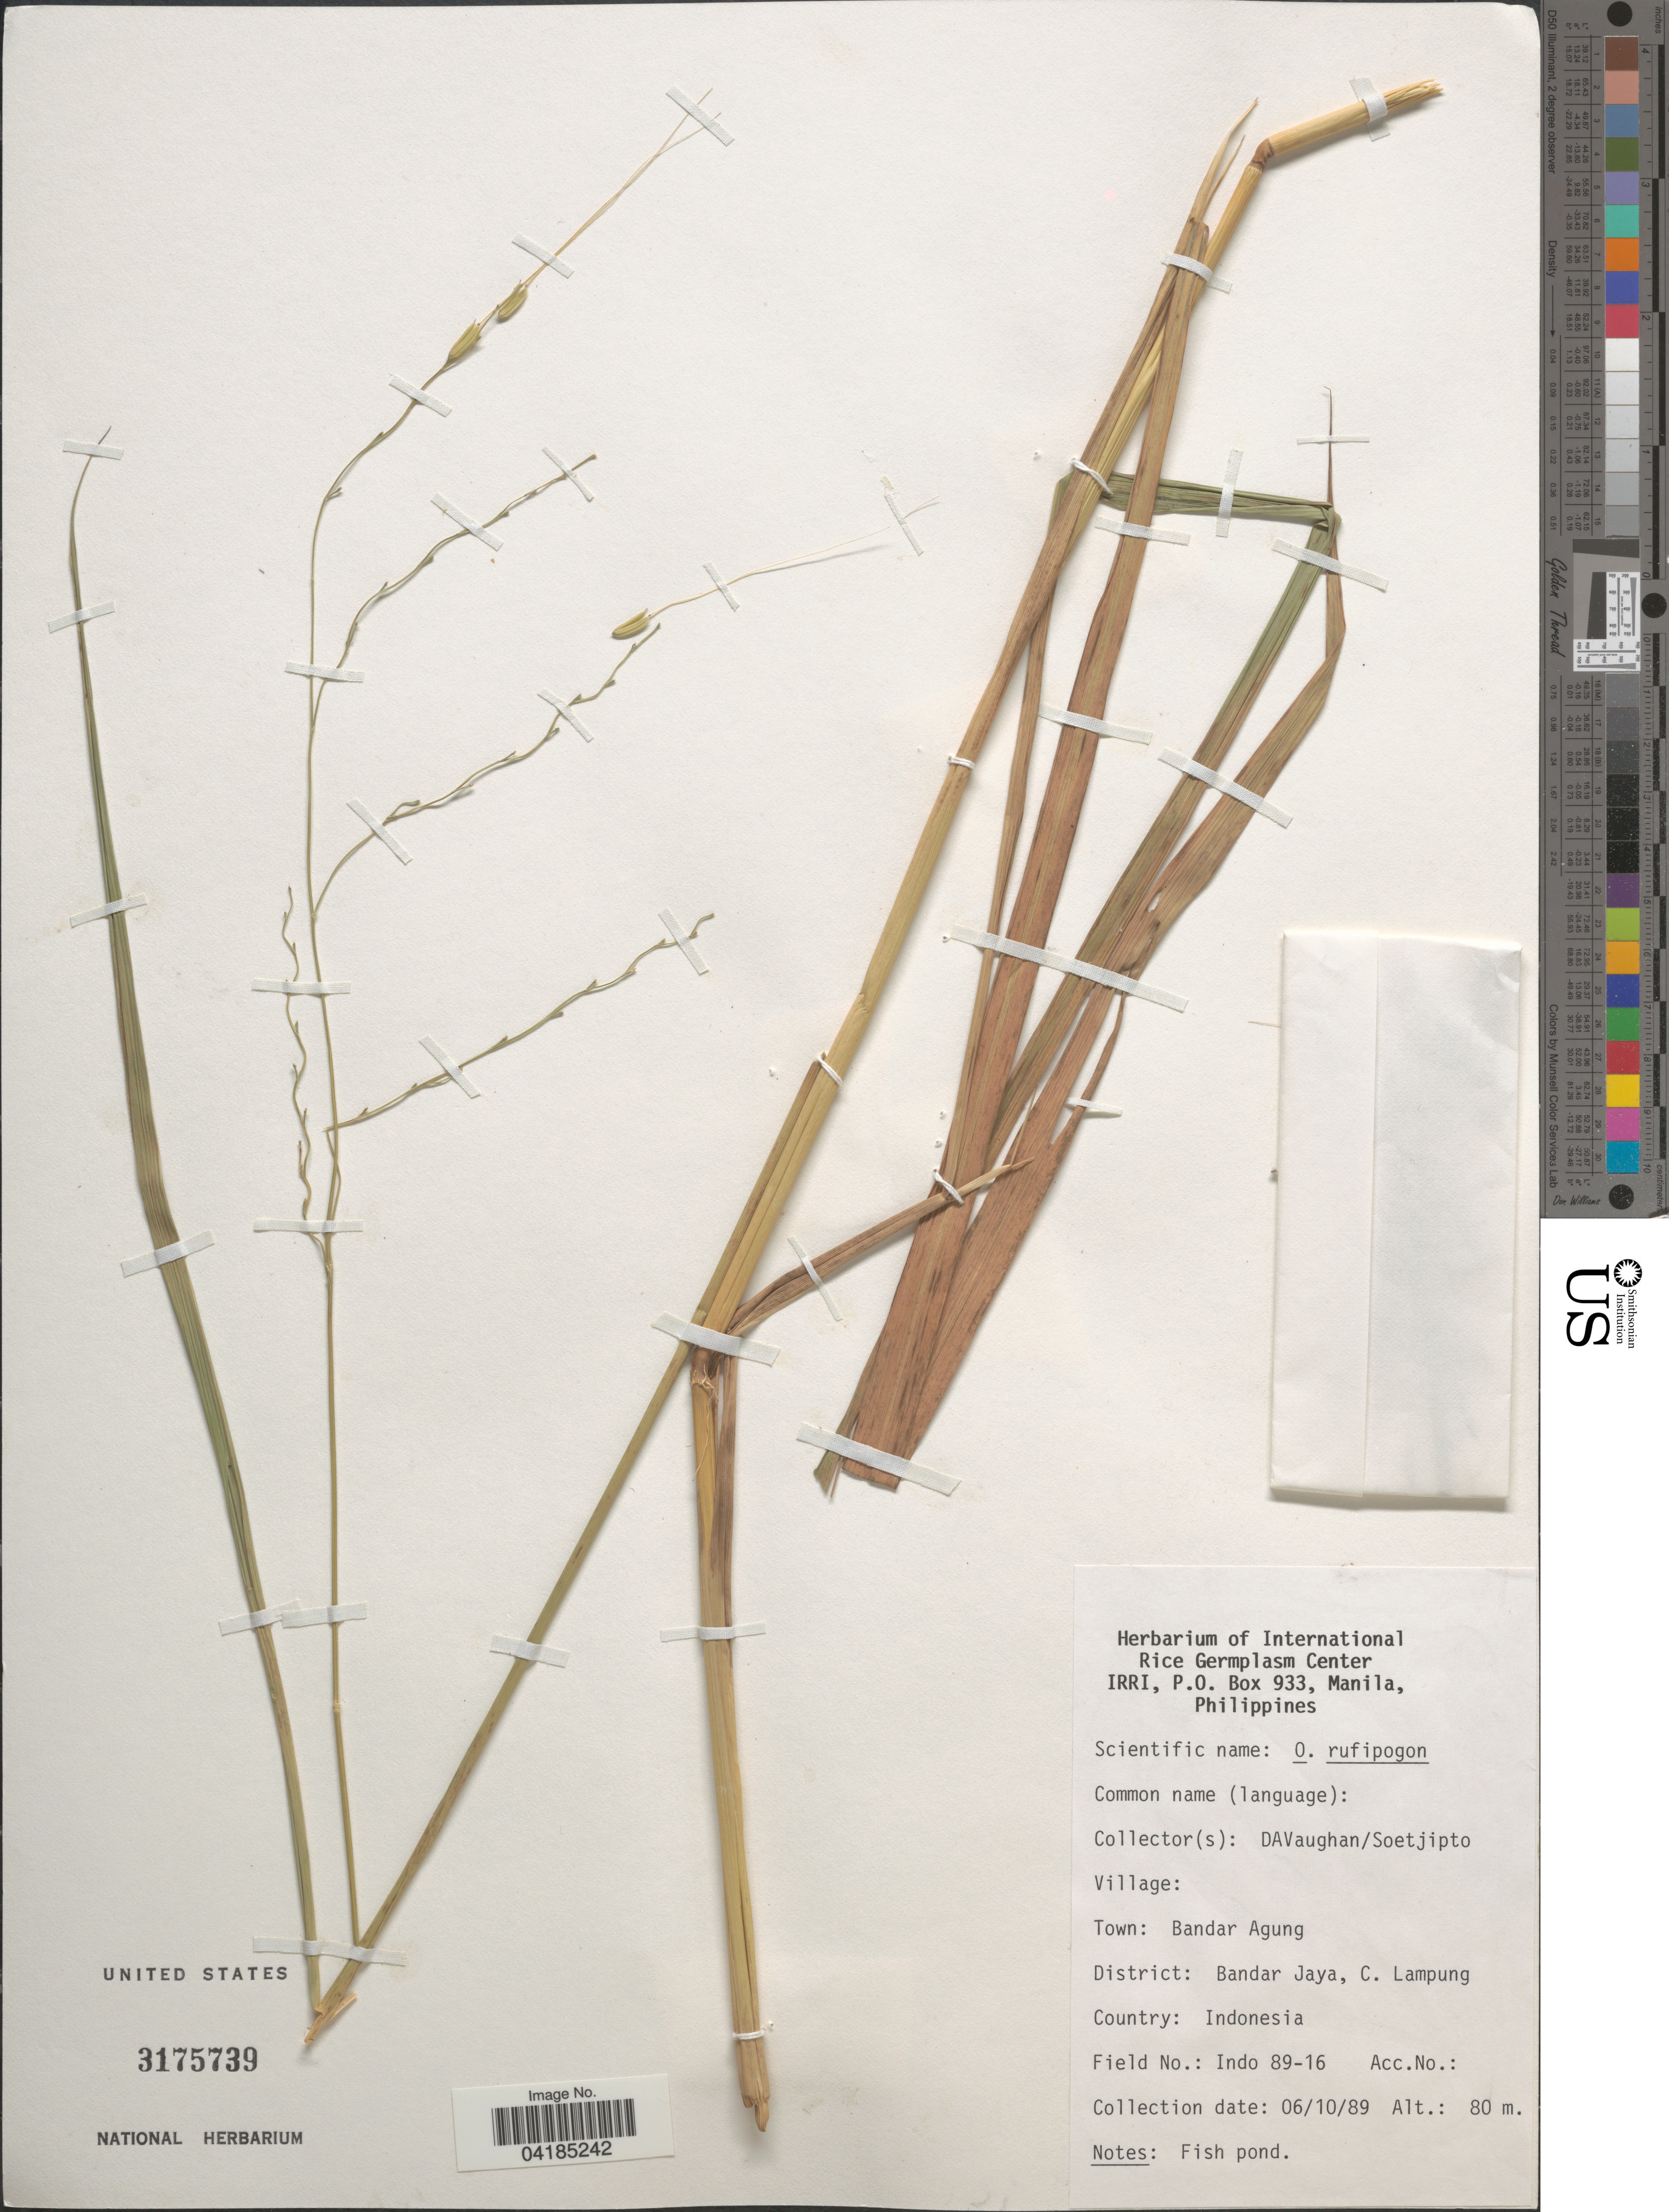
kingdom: Plantae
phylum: Tracheophyta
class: Liliopsida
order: Poales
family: Poaceae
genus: Oryza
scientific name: Oryza rufipogon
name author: Griffith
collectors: D. Vaughan & -. Soetjipto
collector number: Indo89-16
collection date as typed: Transcribed d/m/y: 6/10/89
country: Indonesia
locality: Town: Bandar Agung. District: Bandar Jaya, C. Lampung.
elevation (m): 80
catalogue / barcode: US 3175739